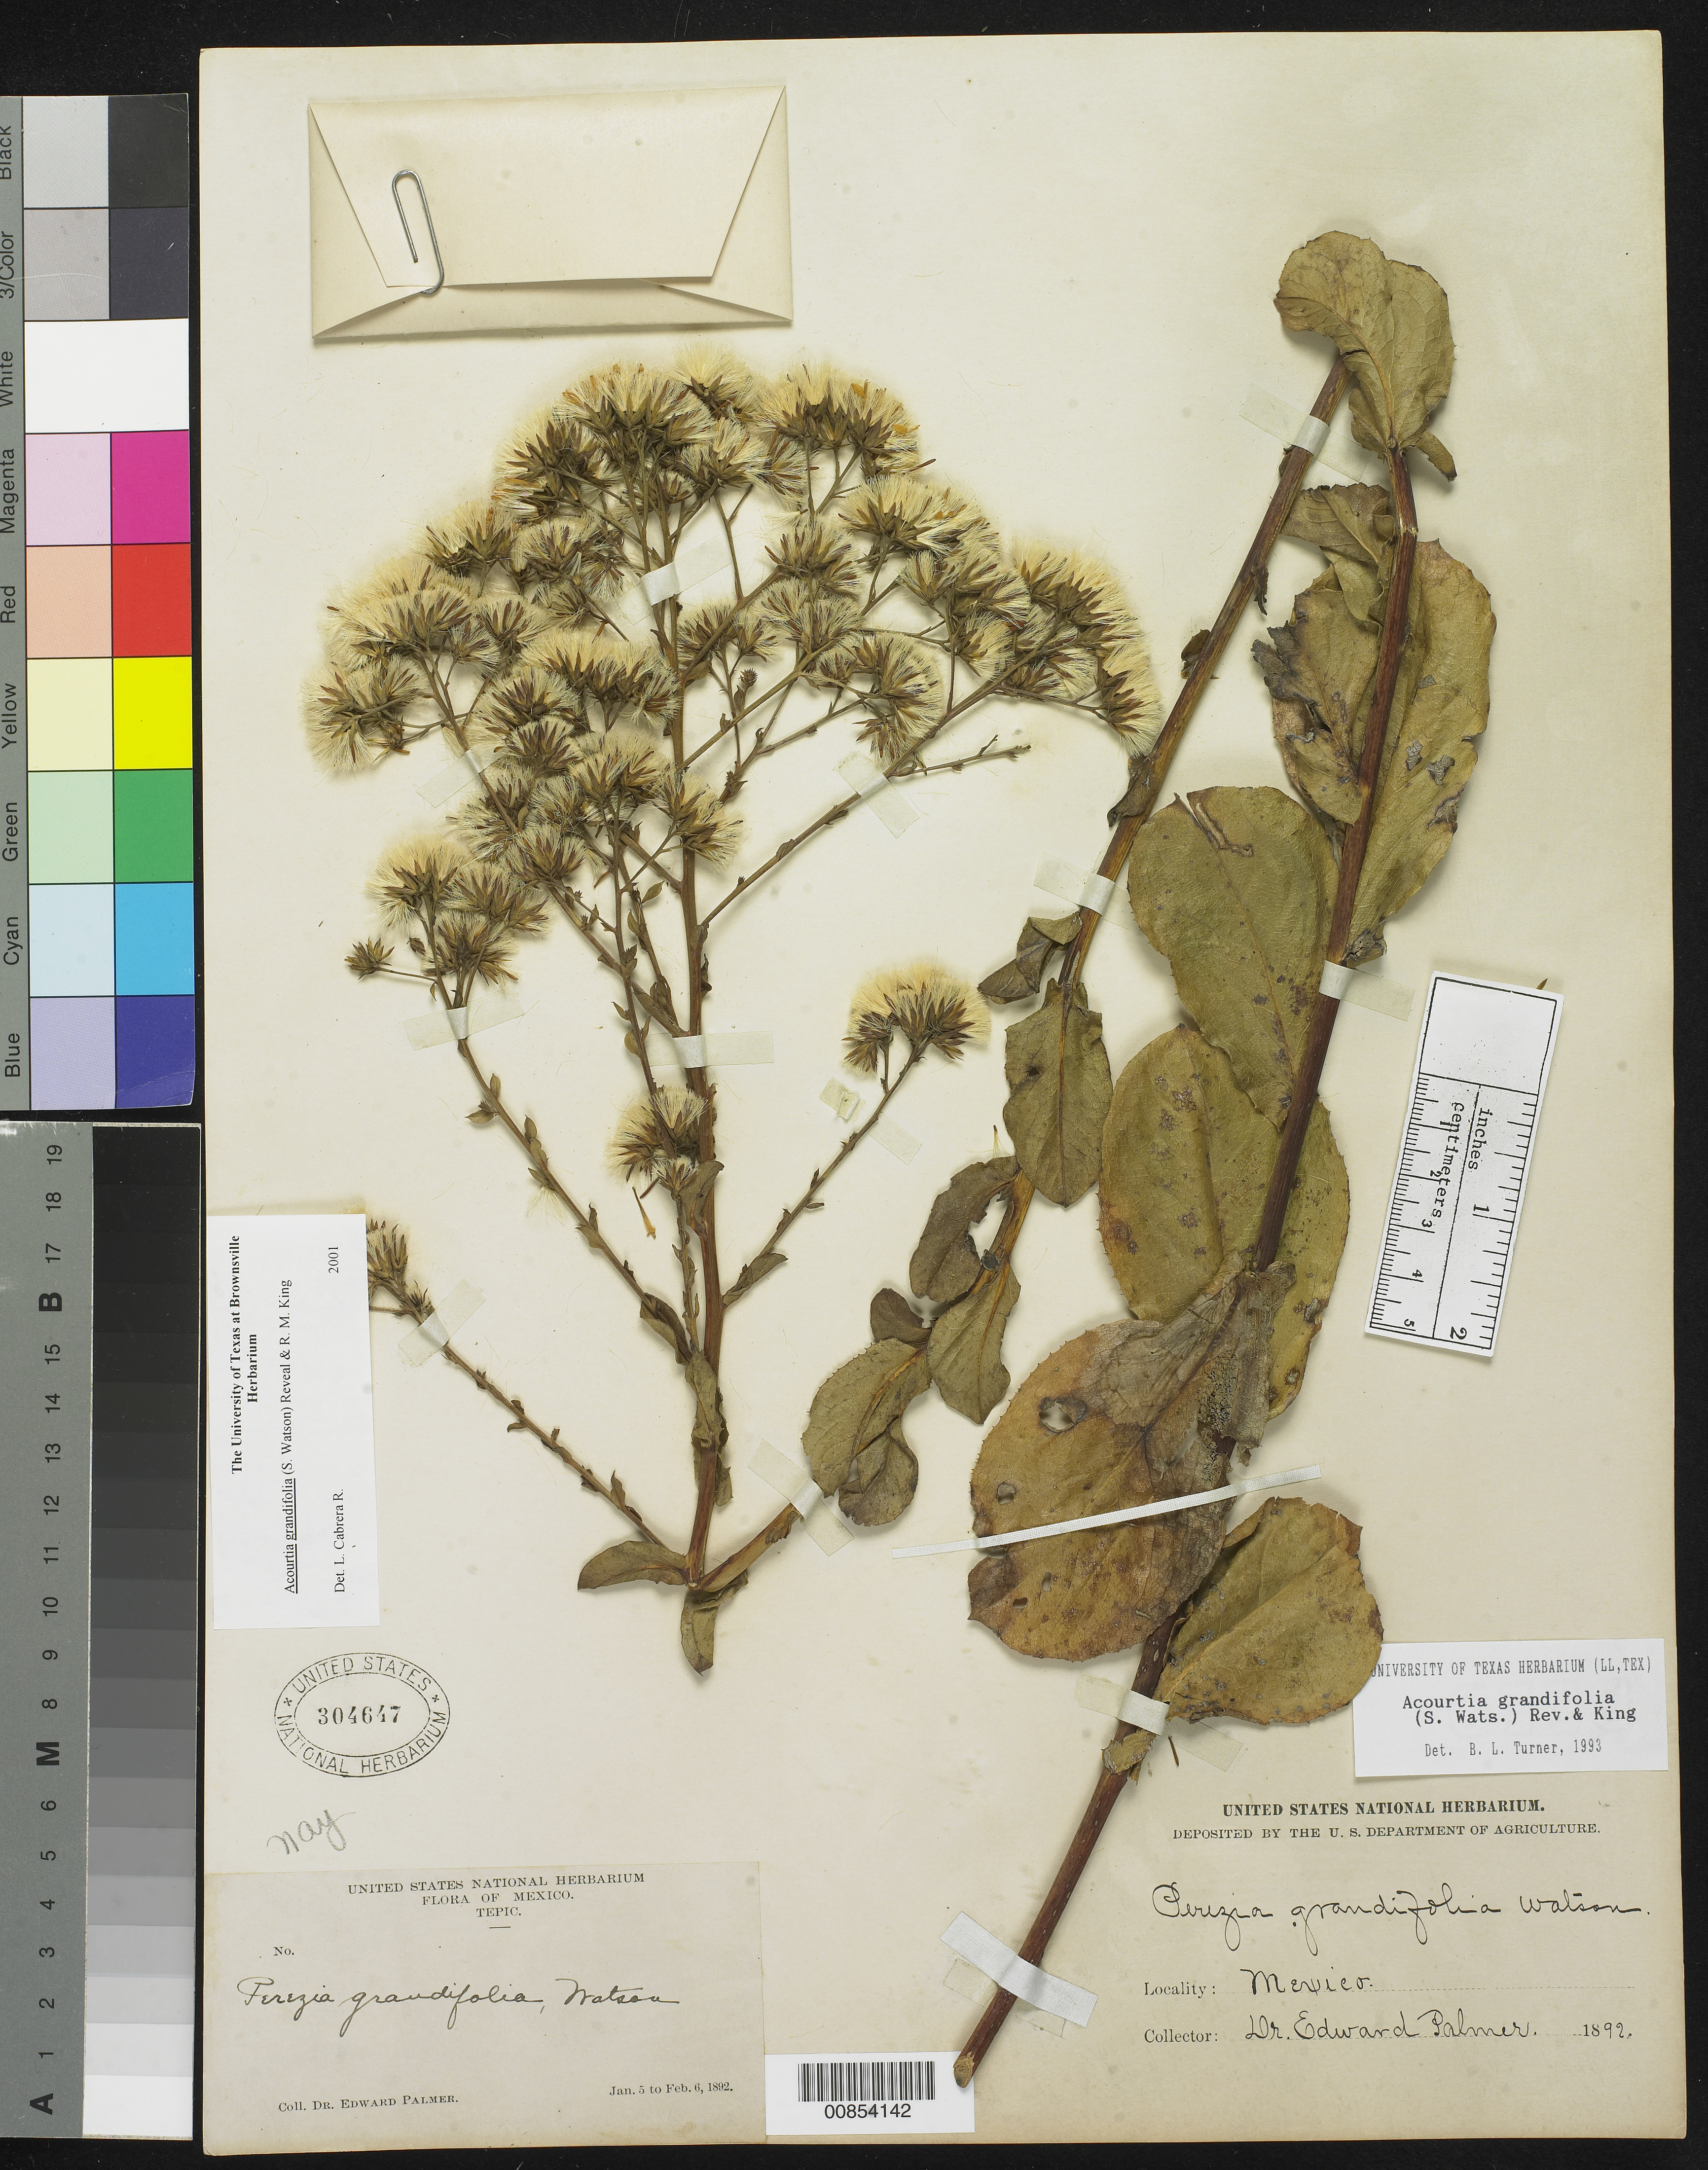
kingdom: Plantae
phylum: Tracheophyta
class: Magnoliopsida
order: Asterales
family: Asteraceae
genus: Acourtia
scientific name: Acourtia grandifolia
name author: (S. Watson) Reveal & R.M. King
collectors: E. Palmer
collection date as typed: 05 Jan 1892 to 06 Feb 1892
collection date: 1892-01-05/1892-02-06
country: Mexico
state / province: Nayarit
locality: Tepic, Nayarit.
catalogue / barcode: US 304647